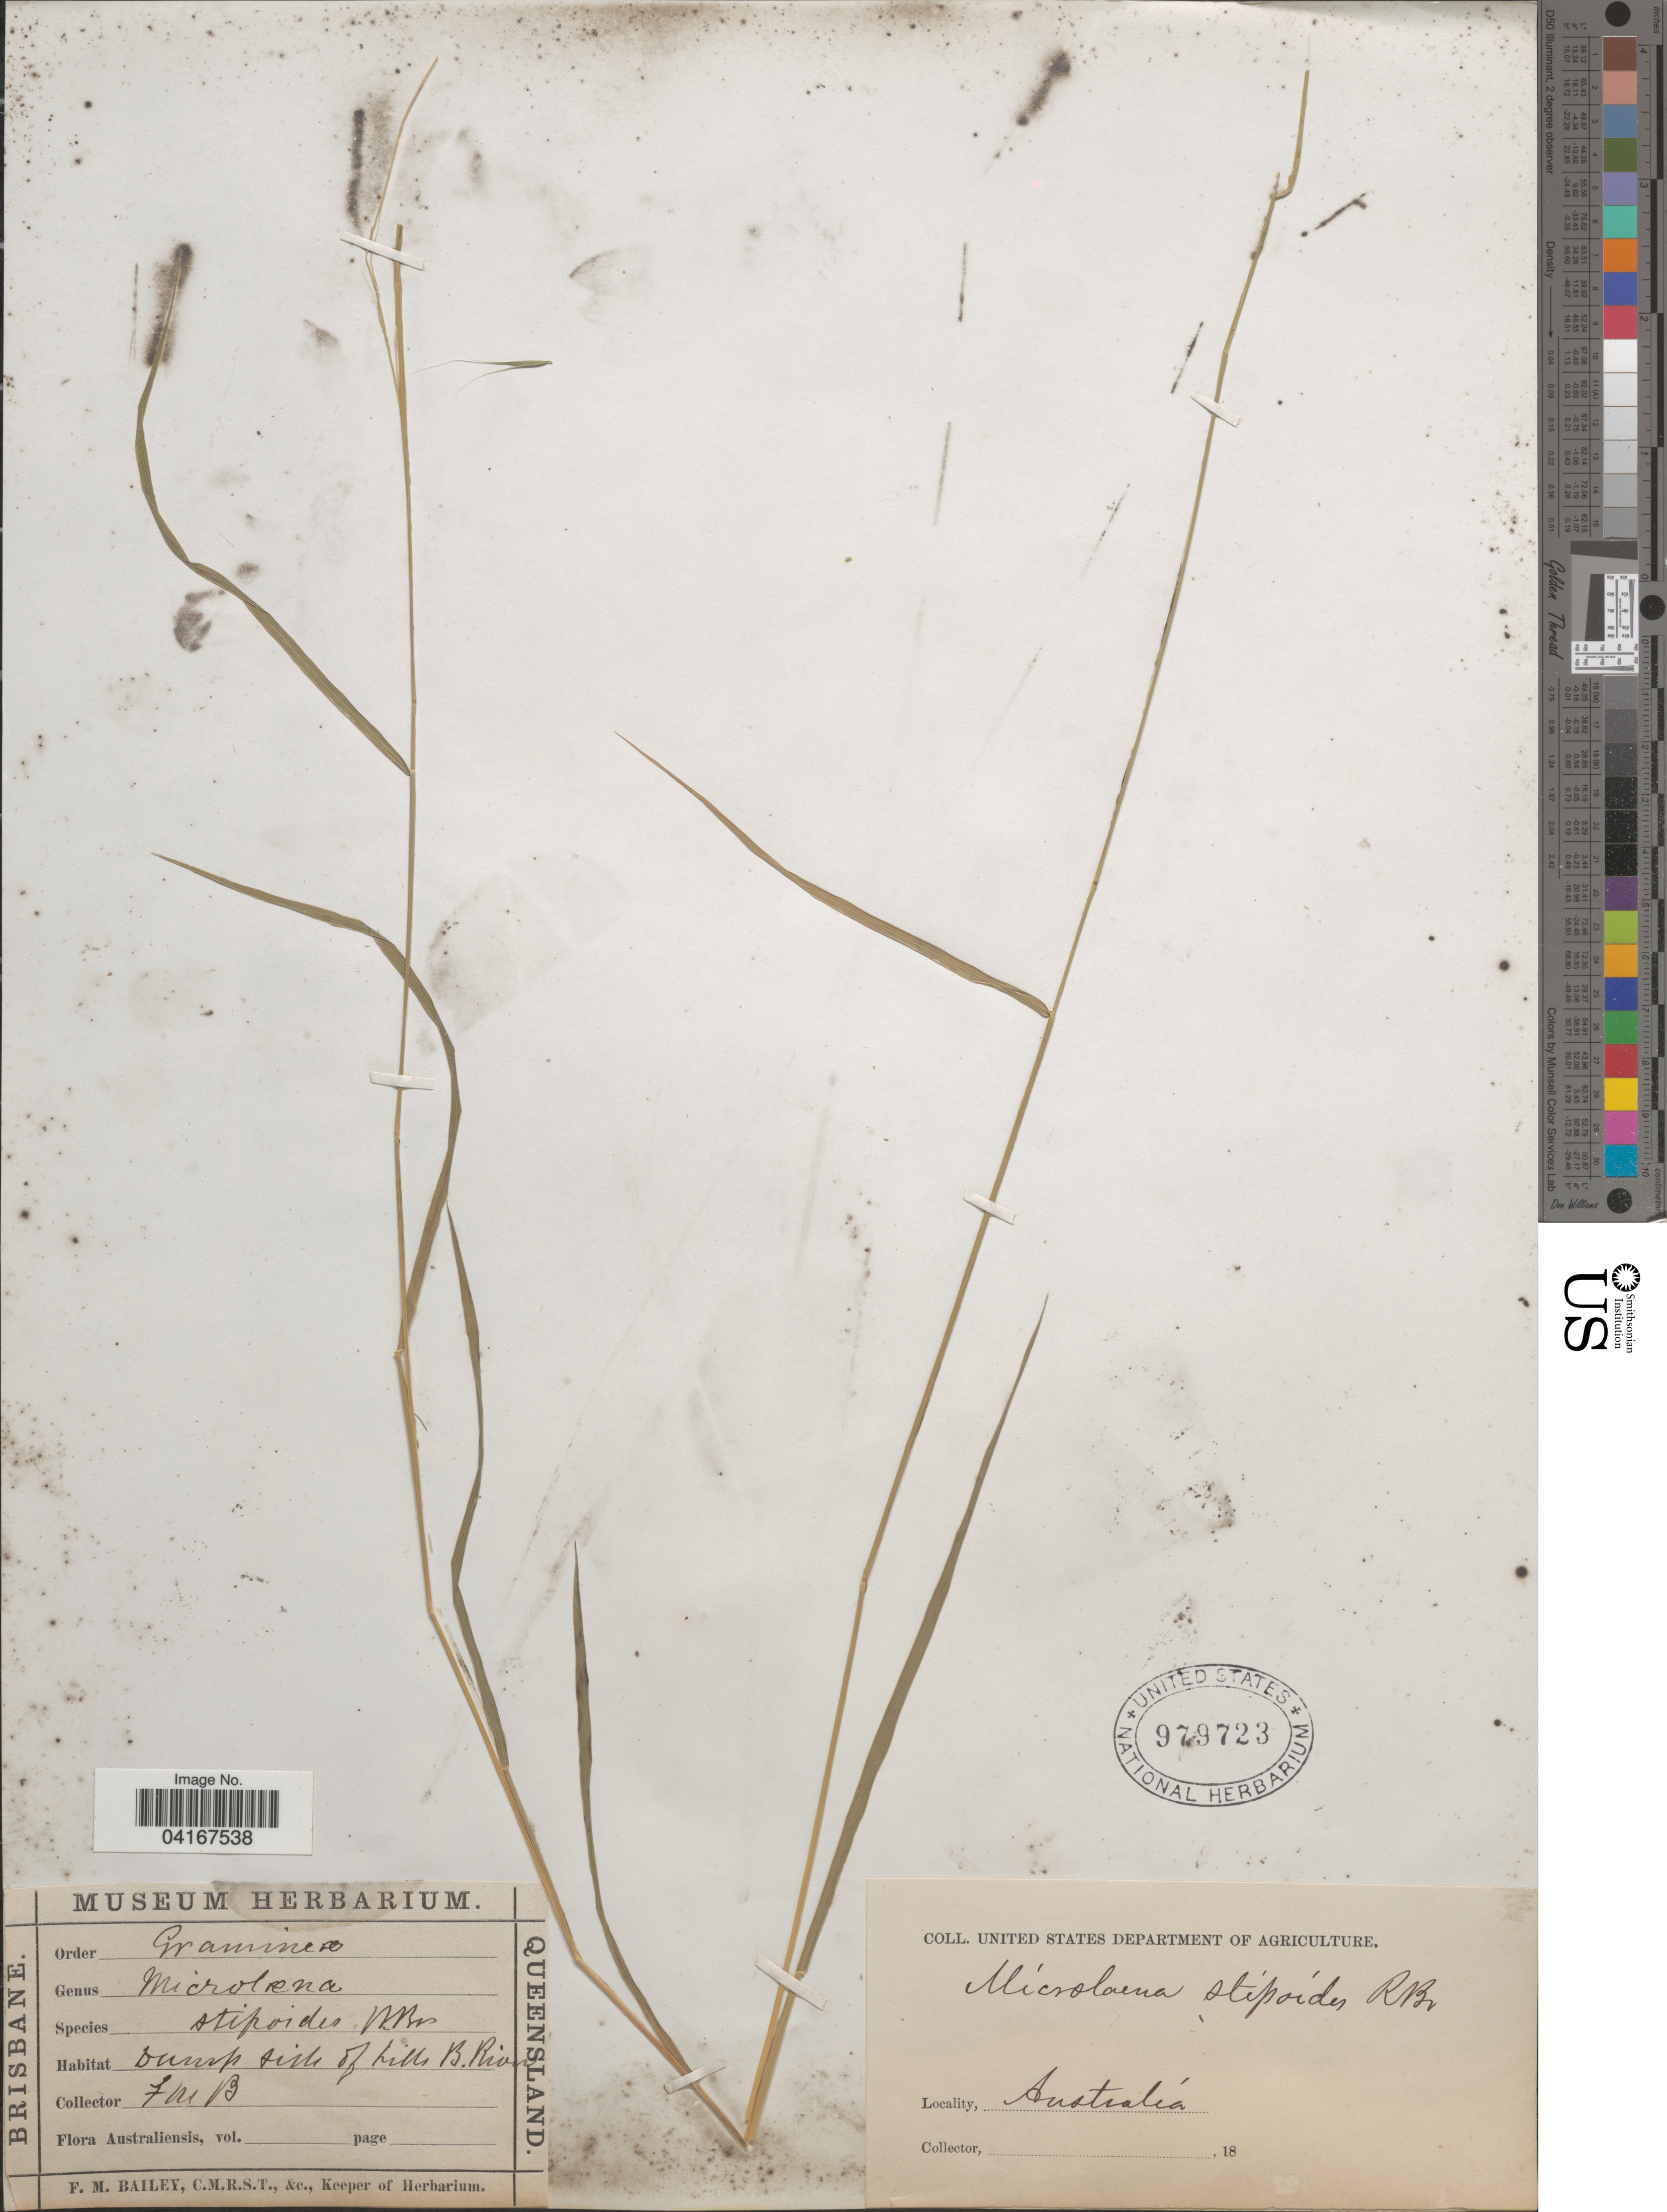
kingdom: Plantae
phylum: Tracheophyta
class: Liliopsida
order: Poales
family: Poaceae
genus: Microlaena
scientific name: Microlaena stipoides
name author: (Labill.) R. Br.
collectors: F. M. Bailey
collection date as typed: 18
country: Australia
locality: Damp side of hills B. River.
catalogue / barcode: US 979723